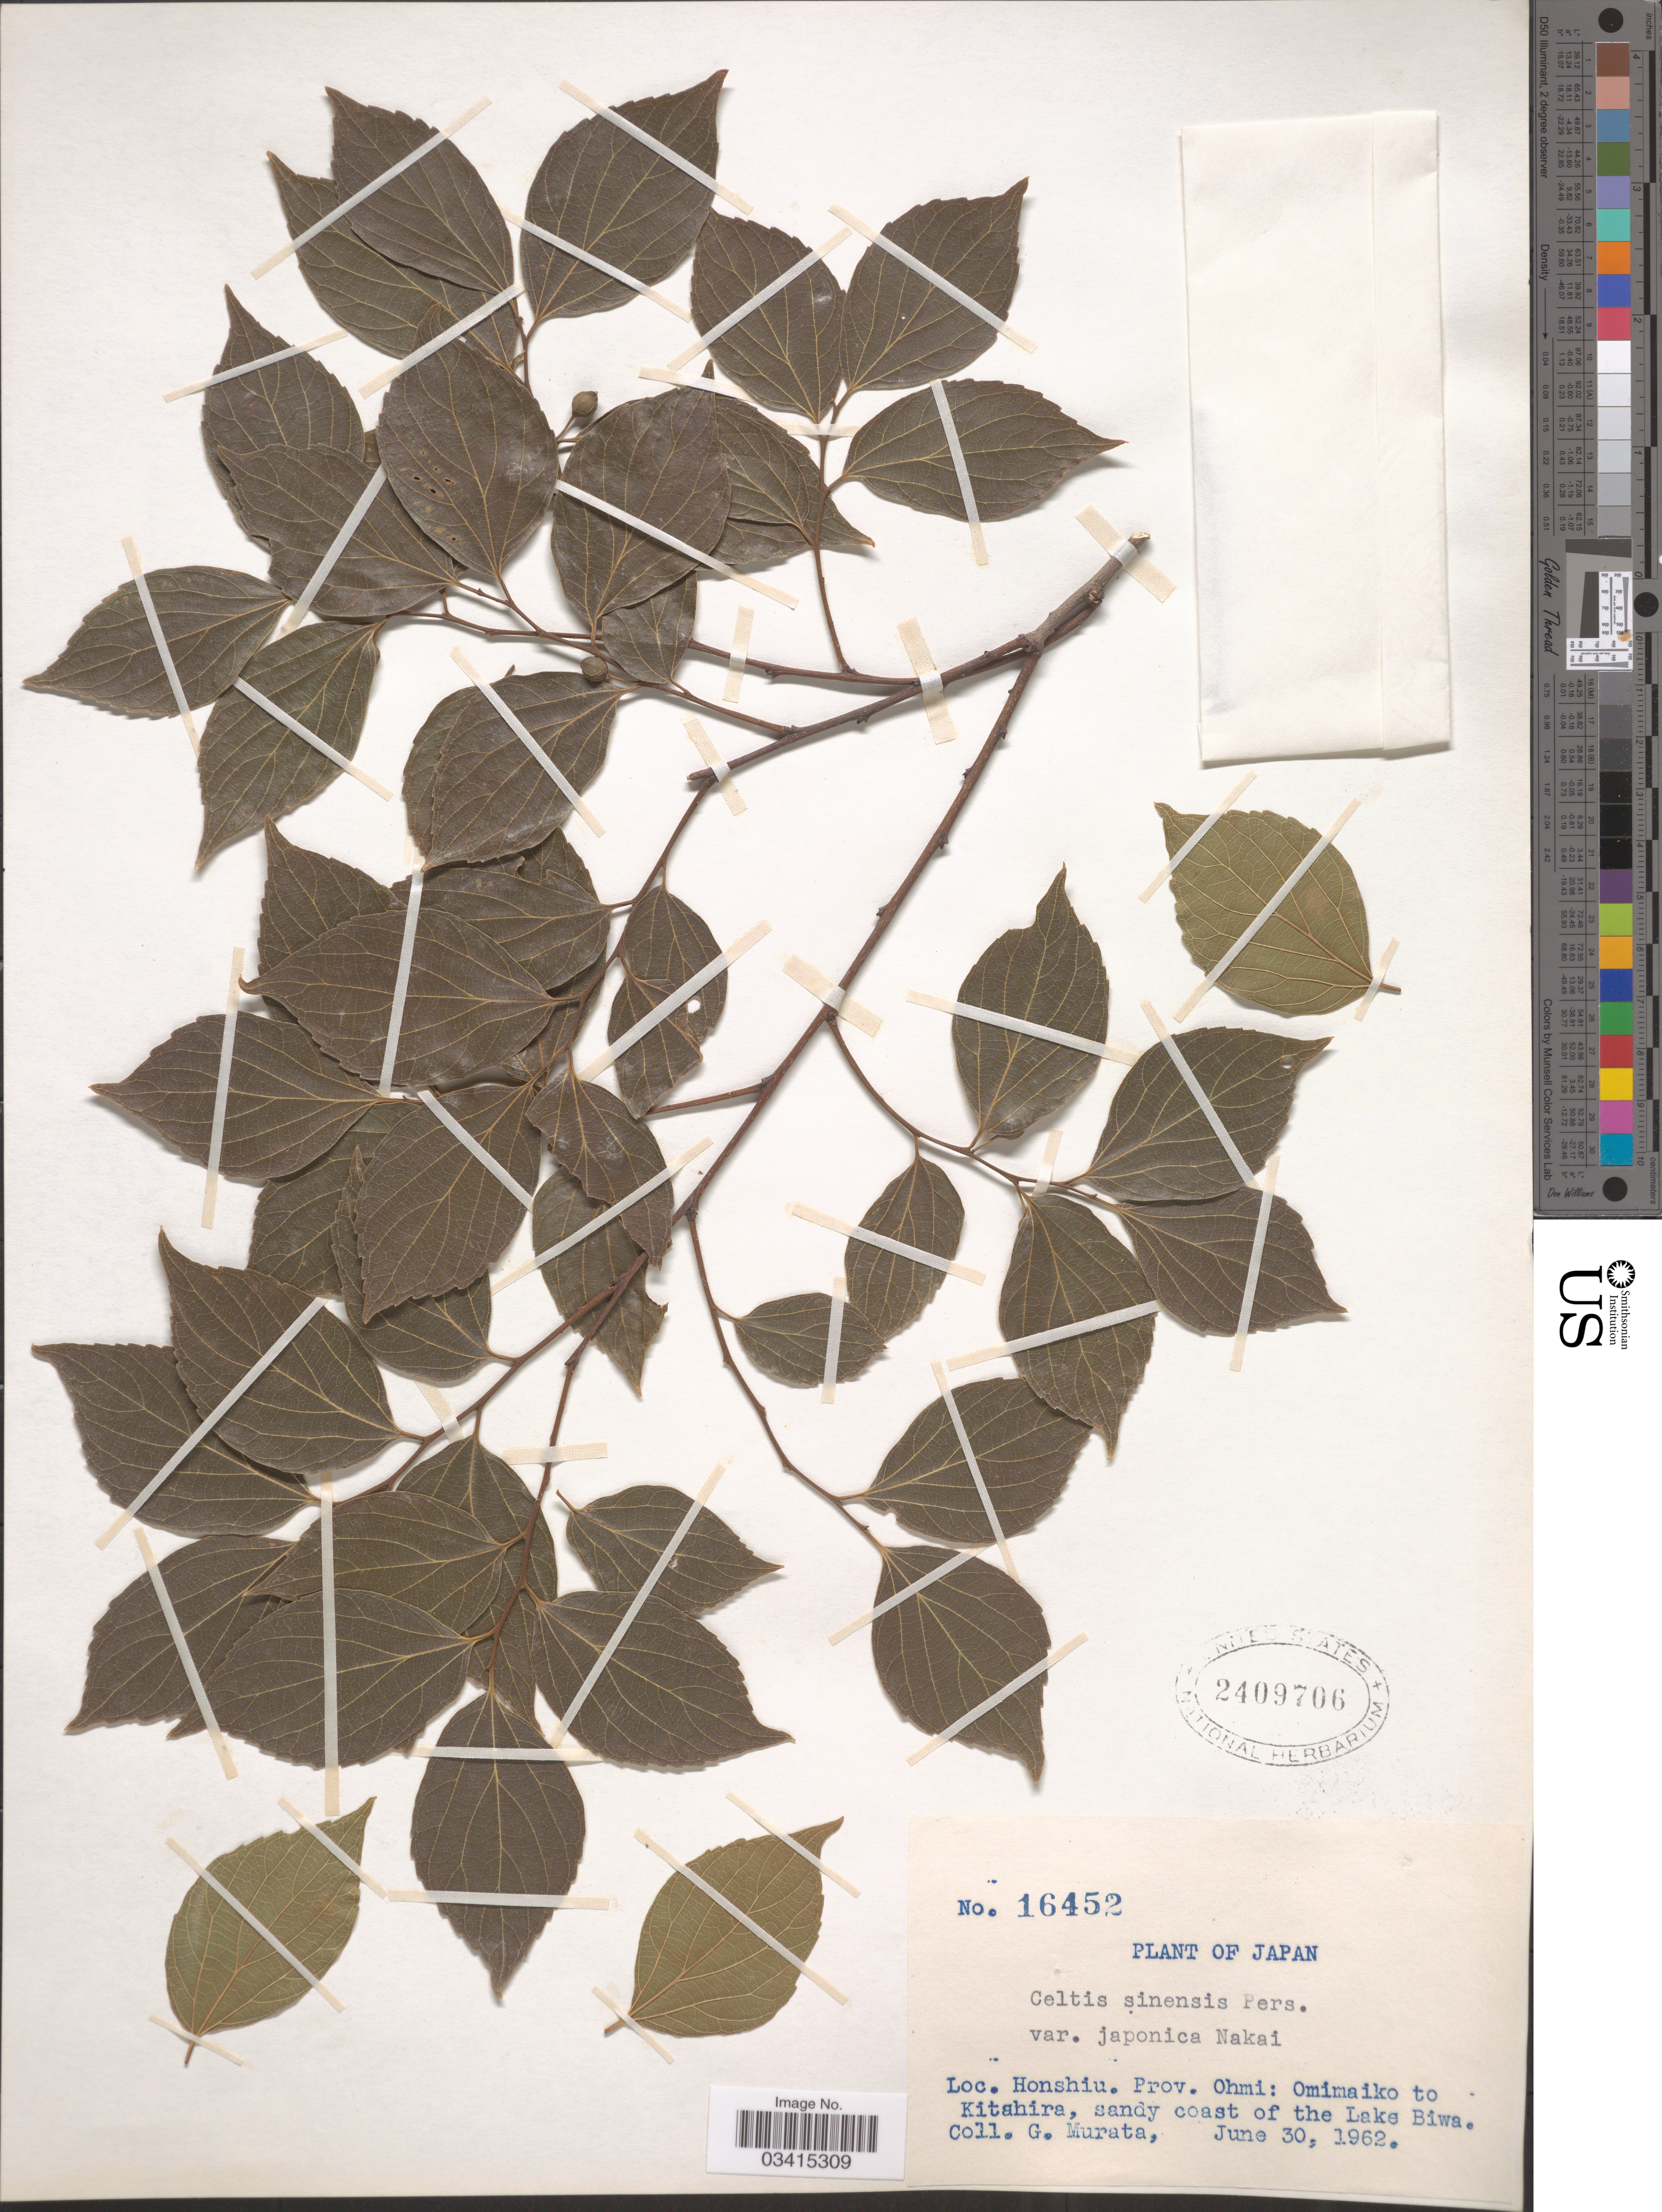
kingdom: Plantae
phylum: Tracheophyta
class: Magnoliopsida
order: Rosales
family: Cannabaceae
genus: Celtis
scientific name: Celtis sinensis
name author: Pers.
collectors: G. Murata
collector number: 16452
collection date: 1962-06-30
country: Japan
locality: Honshiu. Prov. Ohmi: Omimaiko to Kitahira, sandy coast of the Lake Biwa.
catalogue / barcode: US 2409706